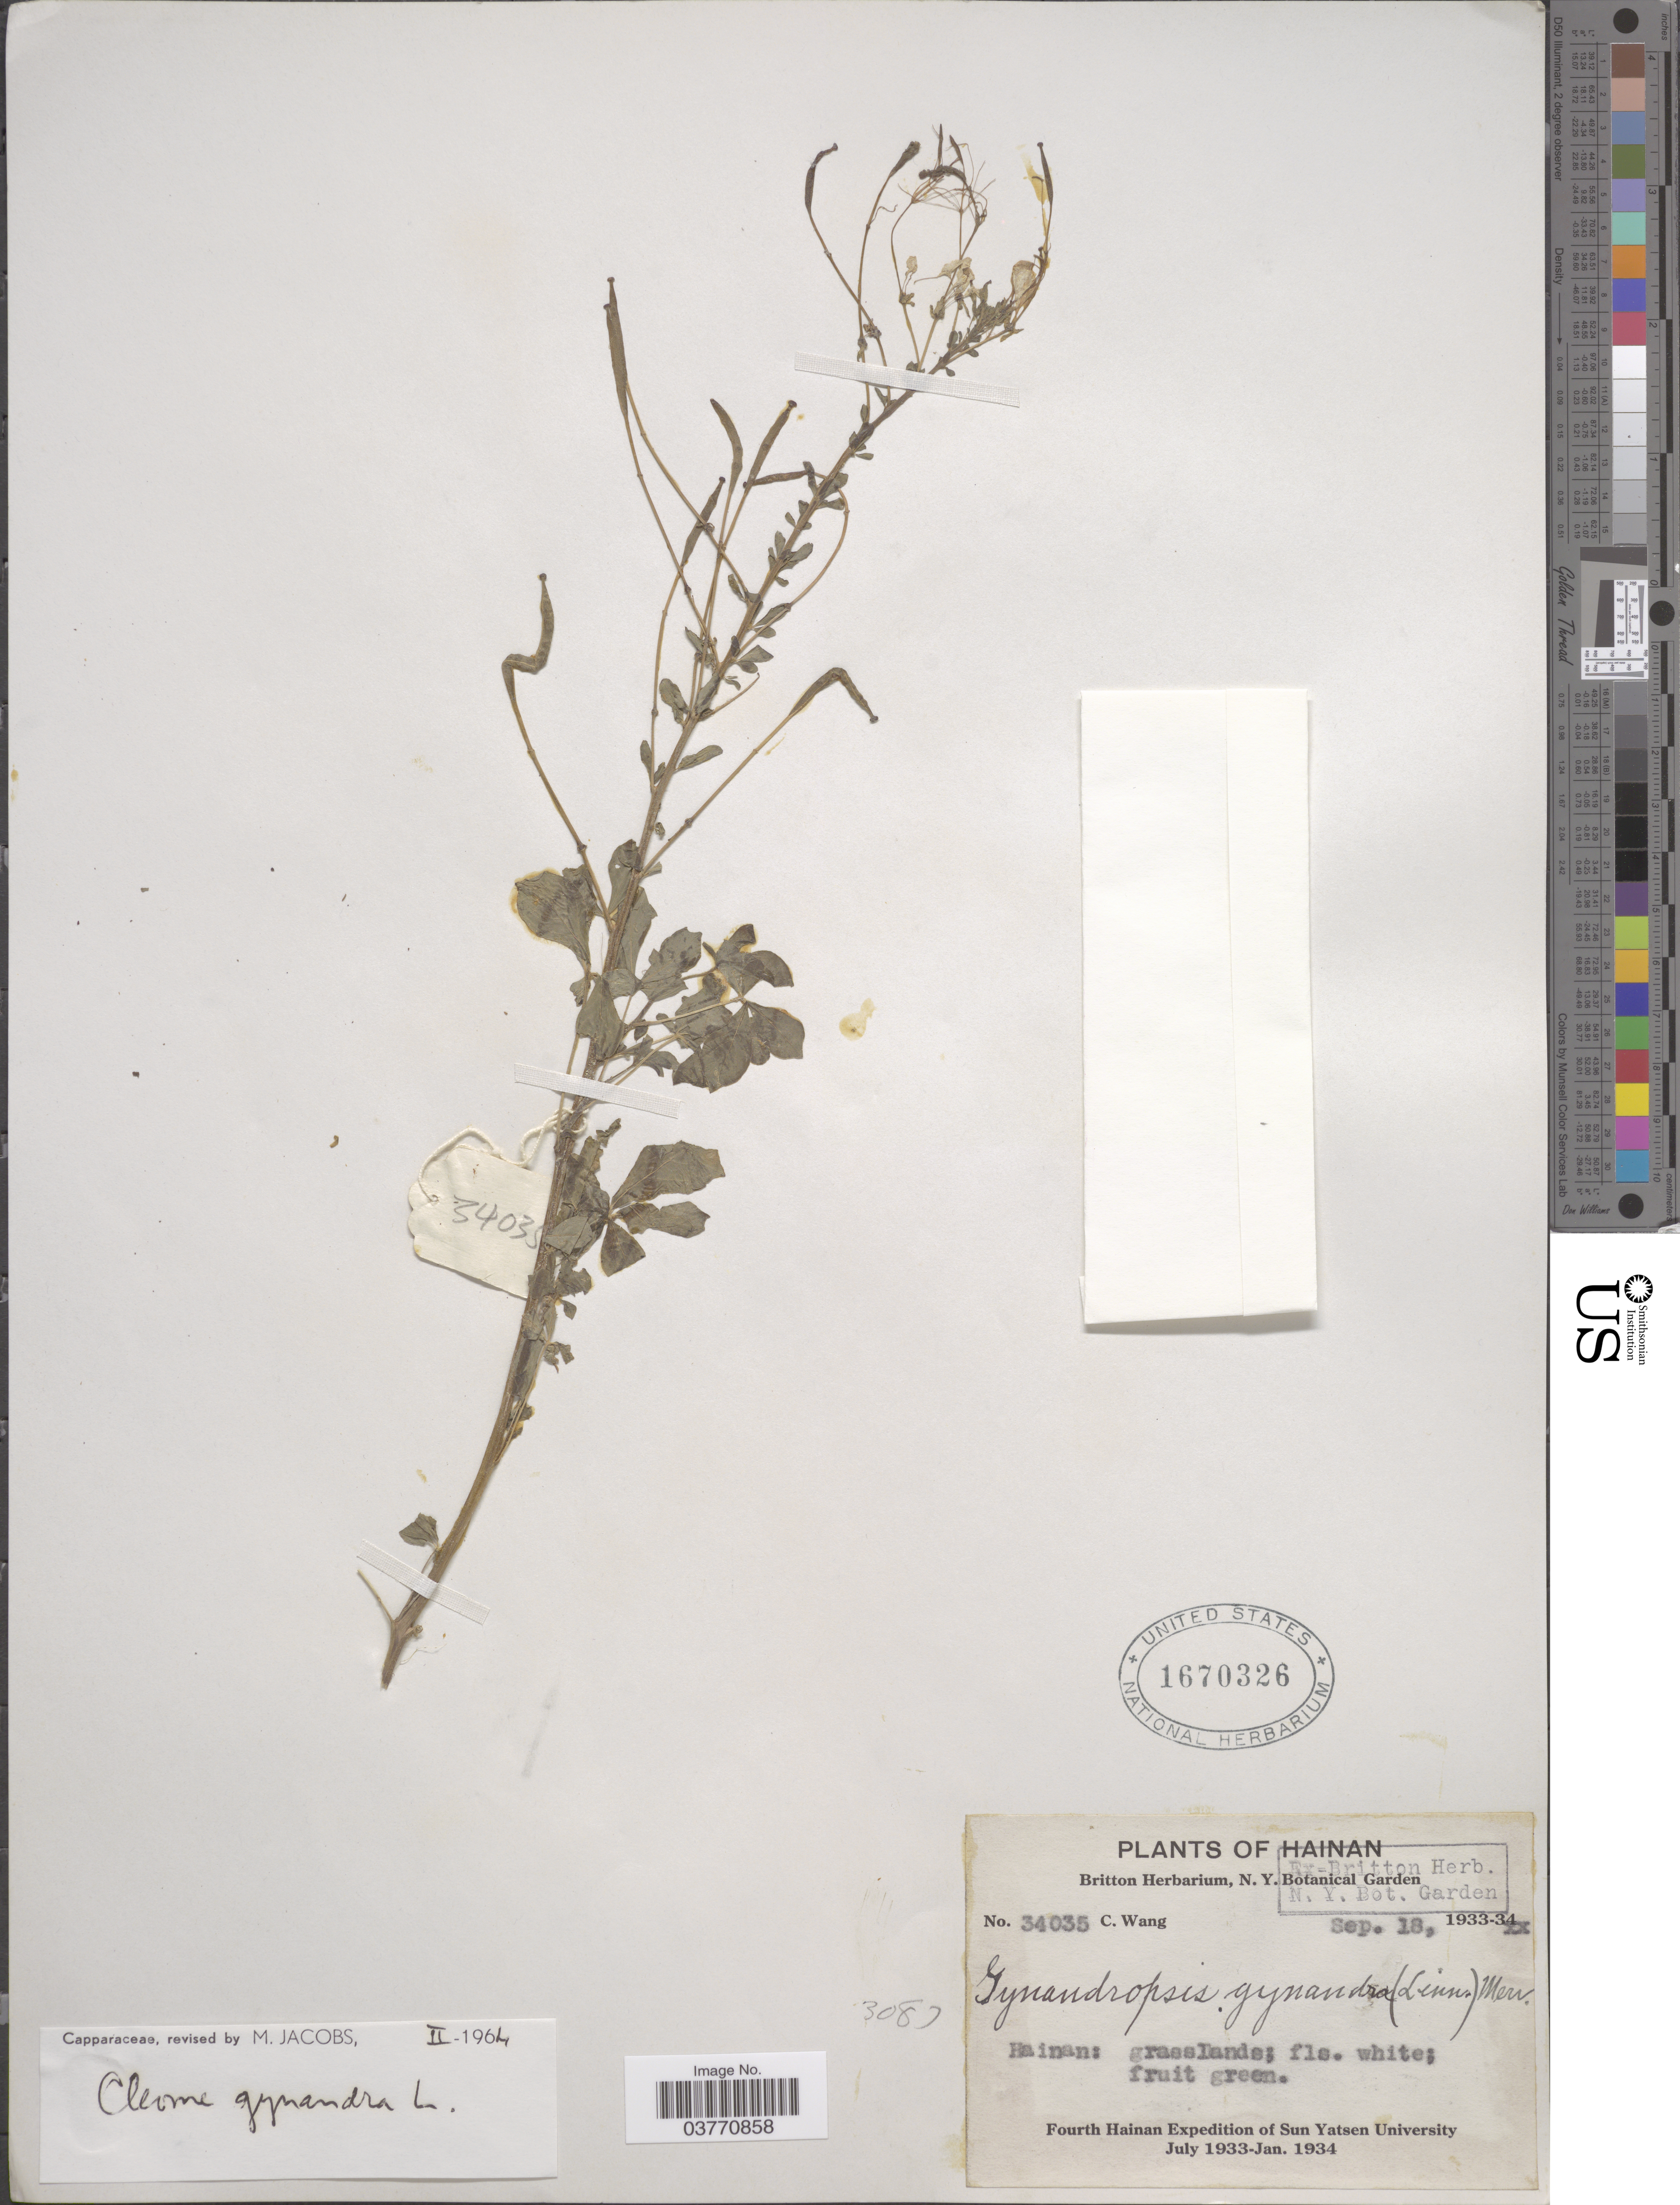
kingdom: Plantae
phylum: Tracheophyta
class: Magnoliopsida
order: Brassicales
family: Cleomaceae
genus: Gynandropsis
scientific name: Gynandropsis gynandra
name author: (L.) Briq.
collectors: C. Wang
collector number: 34035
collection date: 1933-09-18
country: China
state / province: Hainan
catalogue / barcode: US 1670326